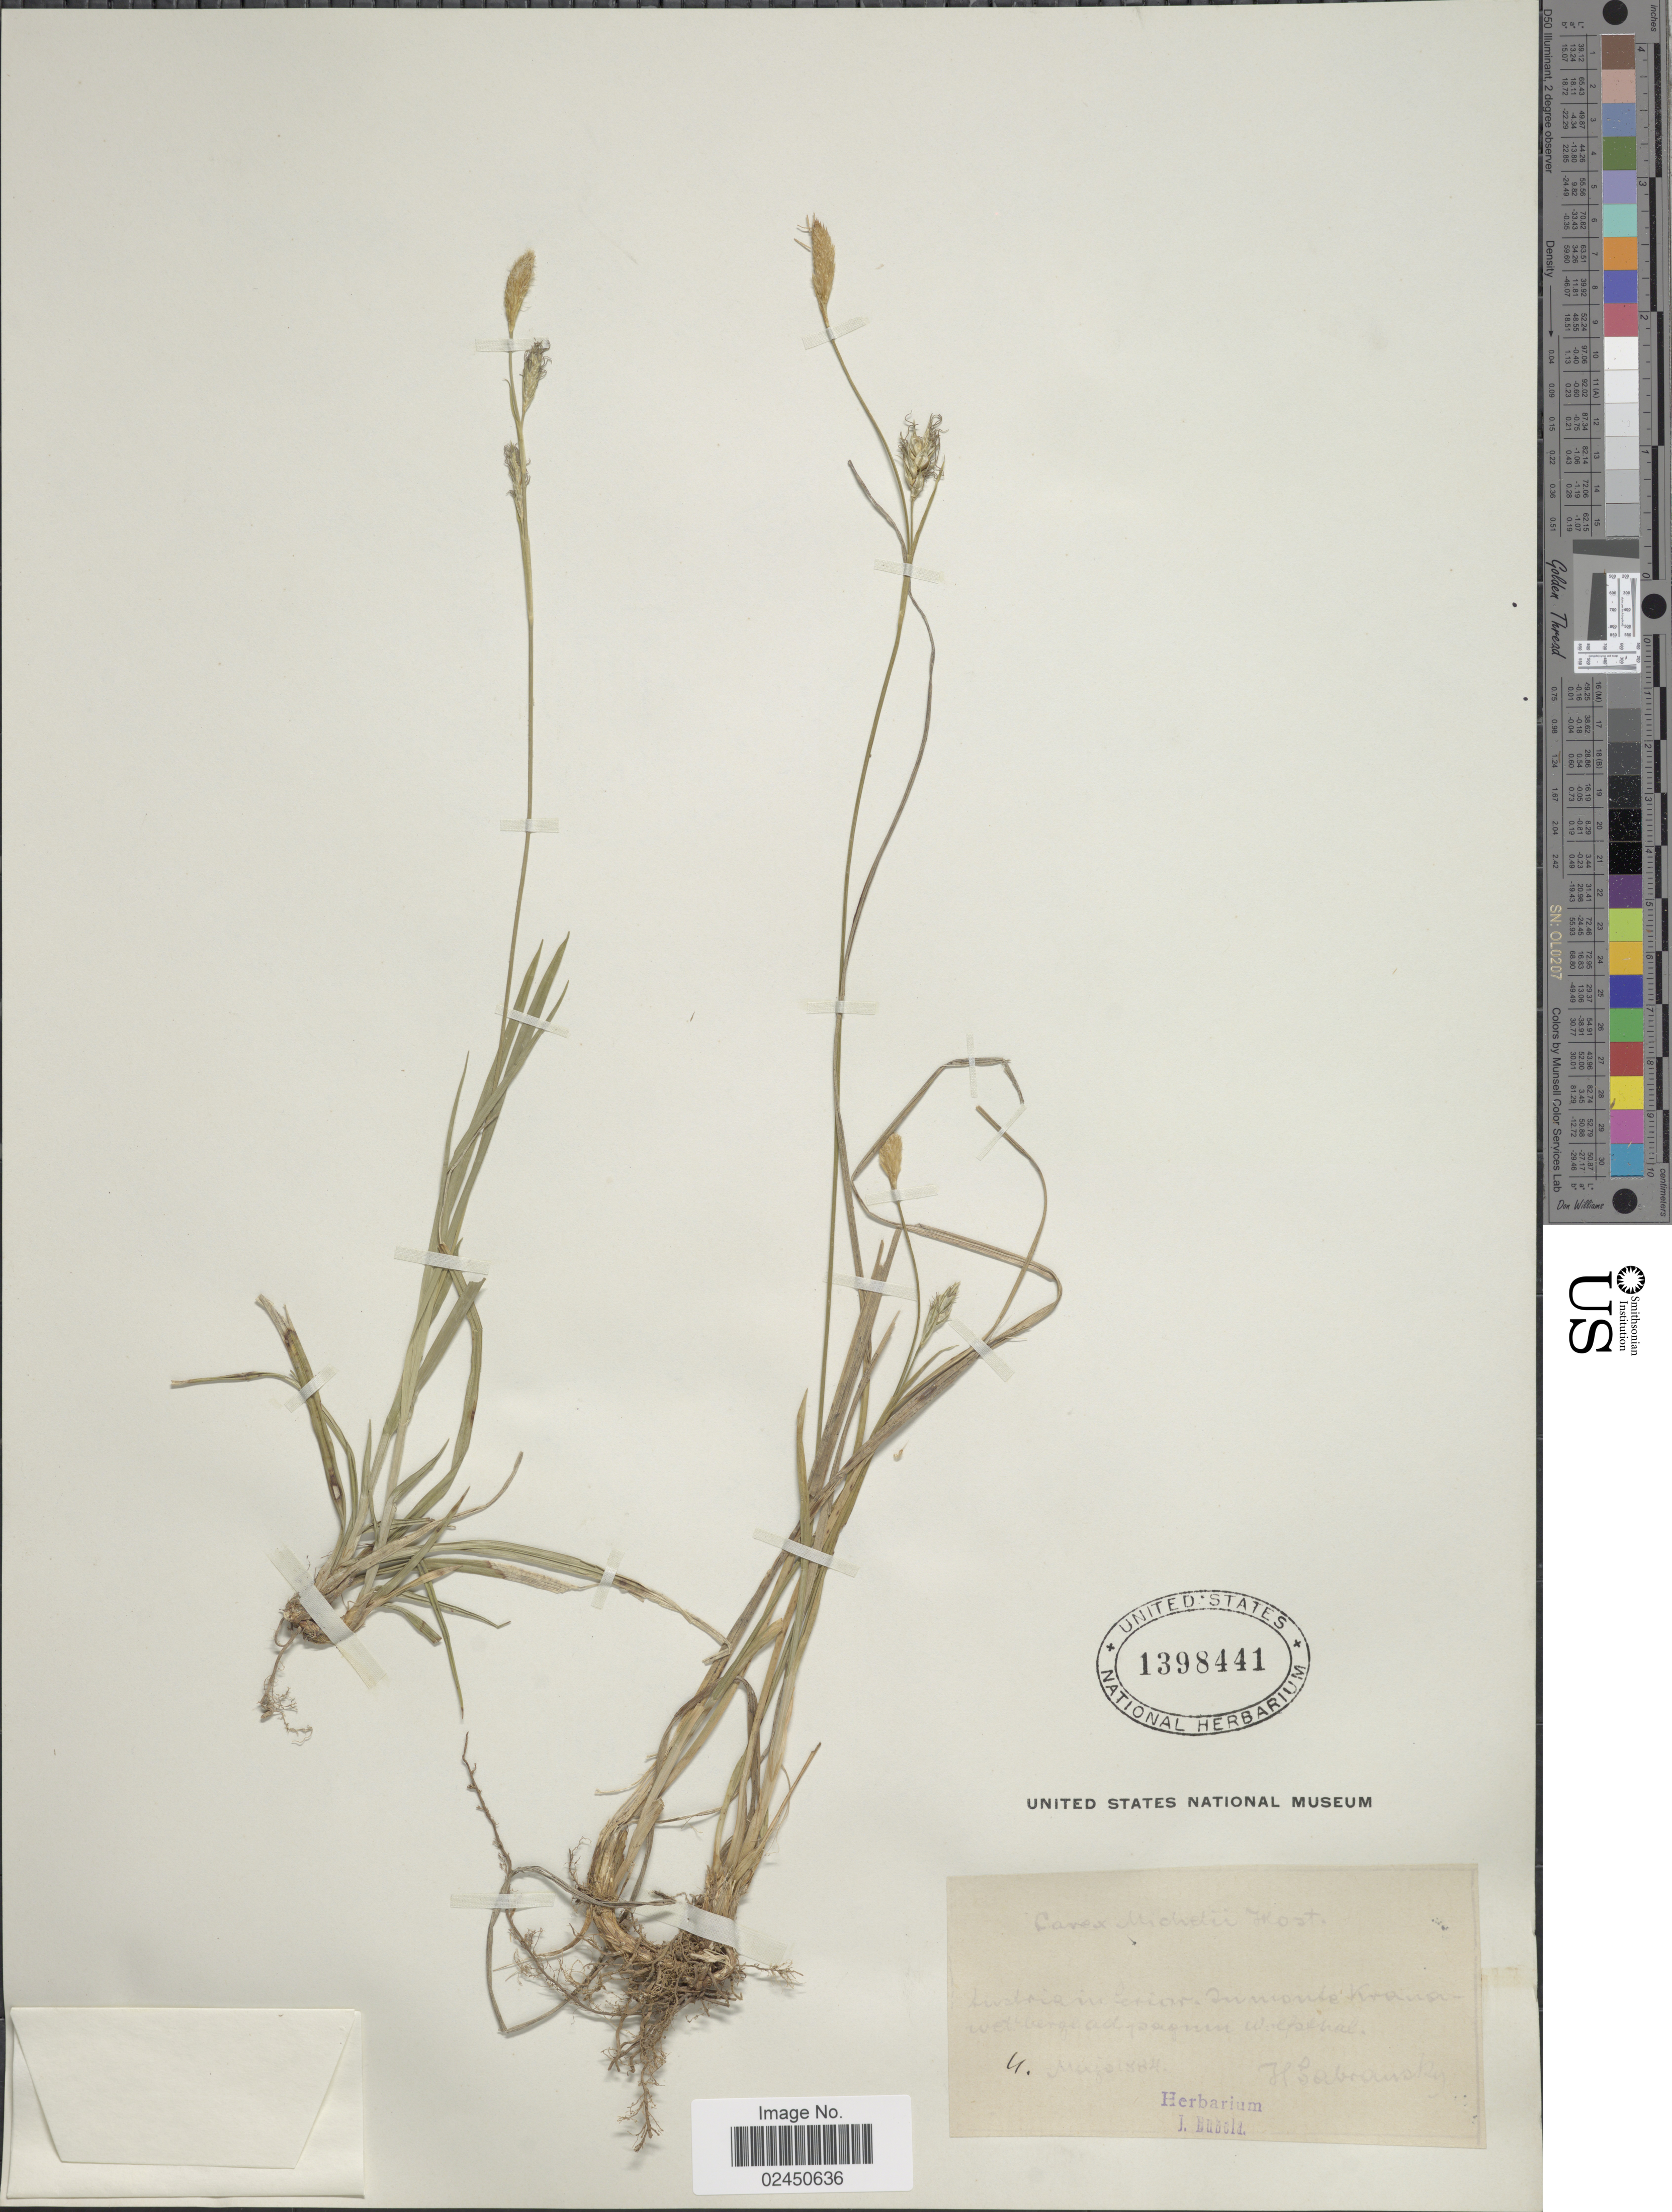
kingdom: Plantae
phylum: Tracheophyta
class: Liliopsida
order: Poales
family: Cyperaceae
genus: Carex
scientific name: Carex michelii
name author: Host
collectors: H. Sabransky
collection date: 1884-05-04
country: Austria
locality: Interior. In monte Kranarvet berge ad pagnum Woepshal. [interpreted]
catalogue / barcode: US 1398441